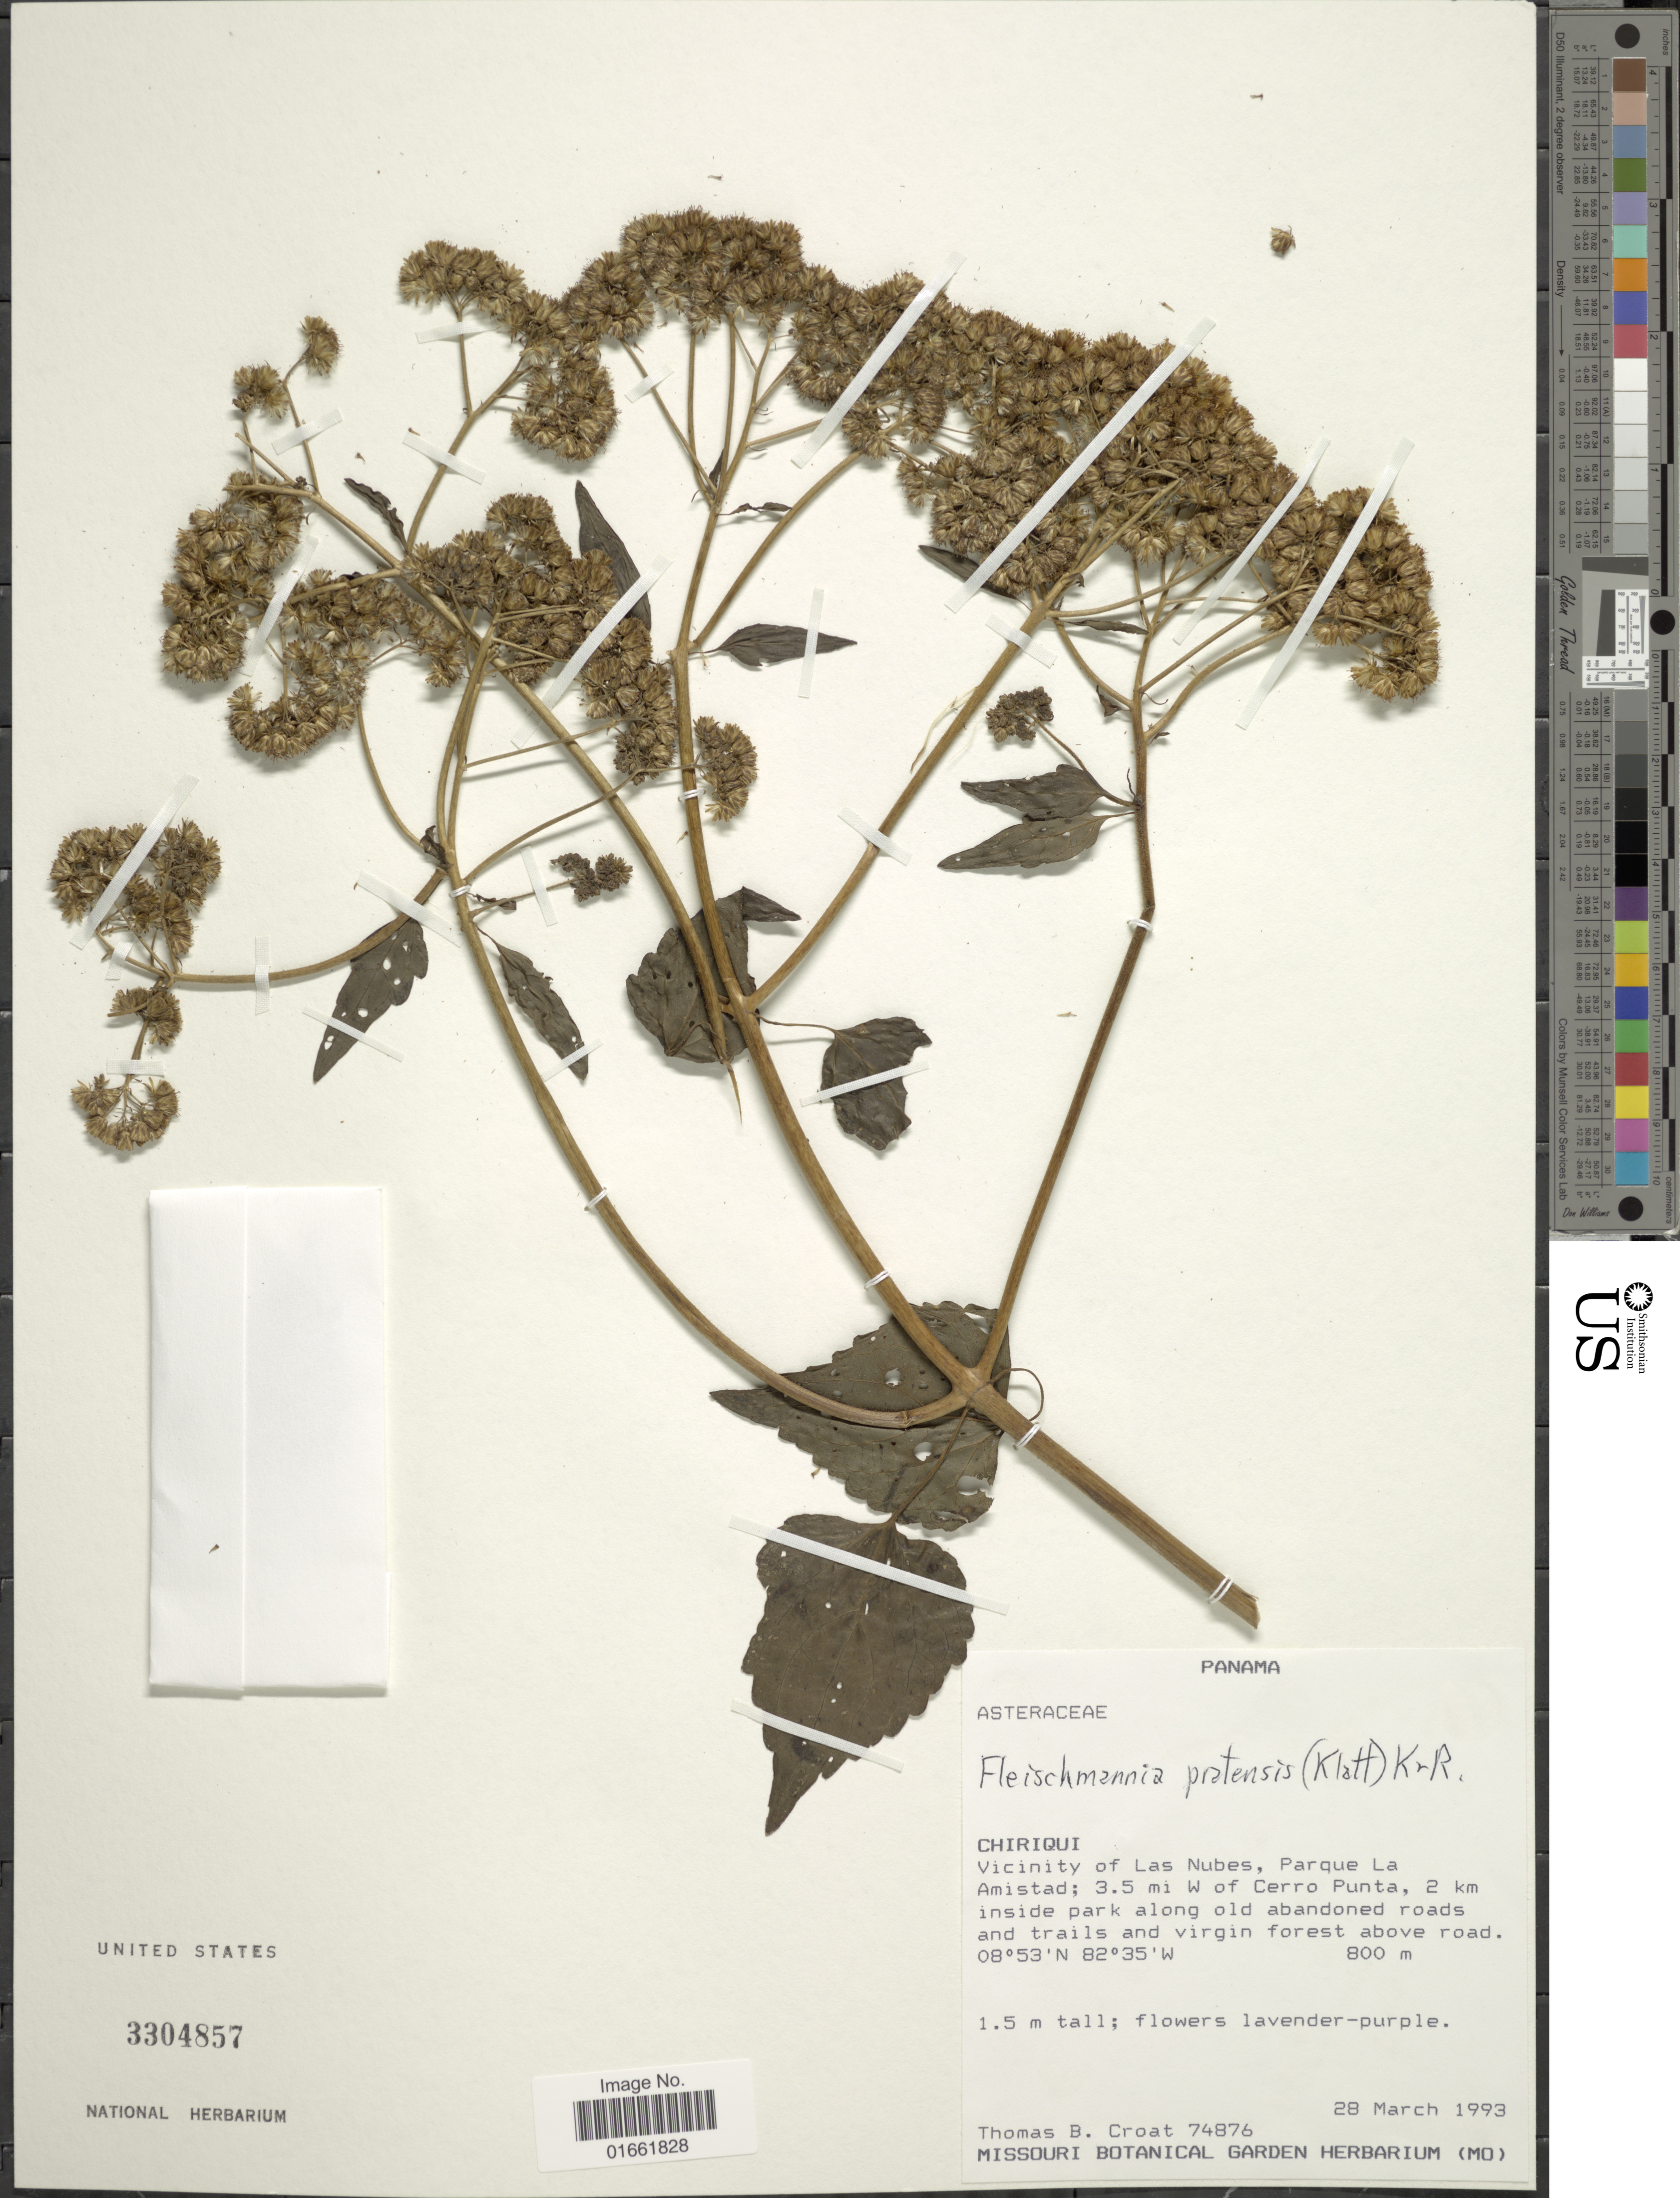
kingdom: Plantae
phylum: Tracheophyta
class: Magnoliopsida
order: Asterales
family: Asteraceae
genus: Fleischmannia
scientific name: Fleischmannia pratensis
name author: (Klatt) R.M. King & H. Rob.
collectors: T. B. Croat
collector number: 74876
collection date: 1993-03-28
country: Panama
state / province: Chiriqui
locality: Chiriquí. Vicinity of Las Nubes, Parque La Amistad; 3.5 mi W of Cerro Punta, 2 km inside park along old abandoned roads and trails and virgin forest above road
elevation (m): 800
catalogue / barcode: US 3304857